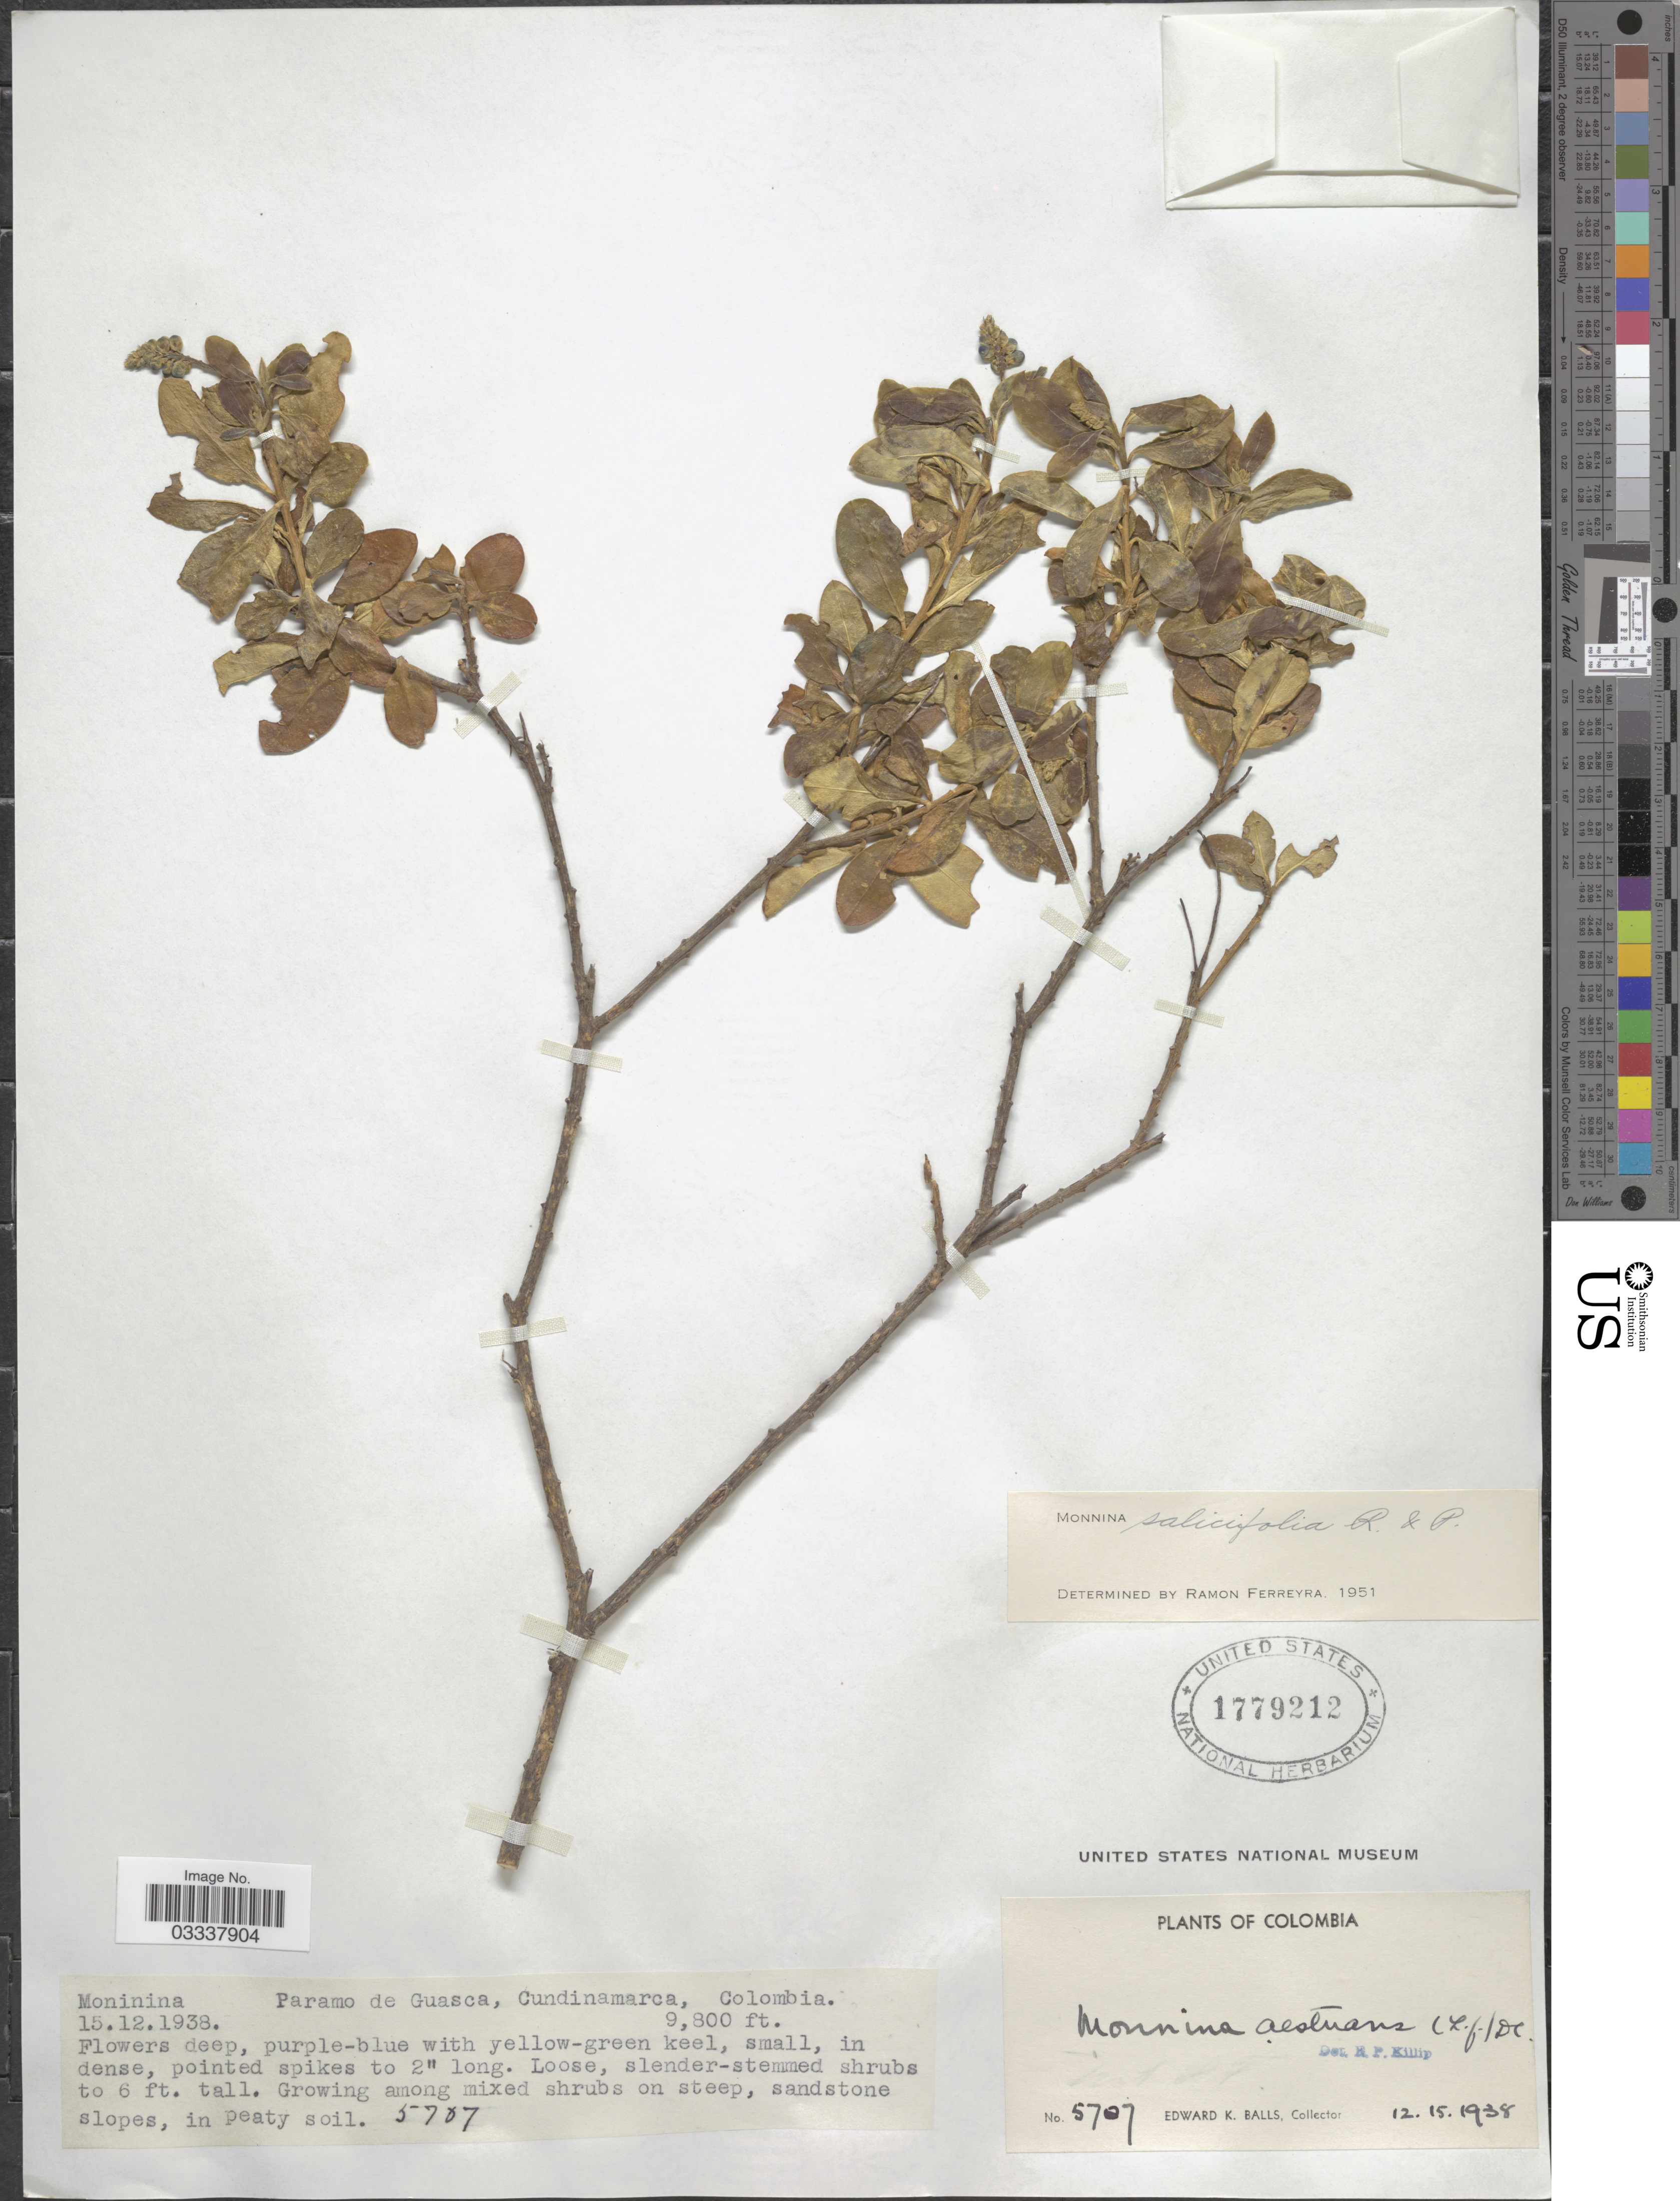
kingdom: Plantae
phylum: Tracheophyta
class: Magnoliopsida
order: Fabales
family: Polygalaceae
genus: Monnina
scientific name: Monnina salicifolia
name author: Ruiz & Pav.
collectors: E. K. Balls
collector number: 5707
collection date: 1938-12-15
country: Colombia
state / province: Cundinamarca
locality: Paramo de Guasca.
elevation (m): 2987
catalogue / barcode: US 1779212